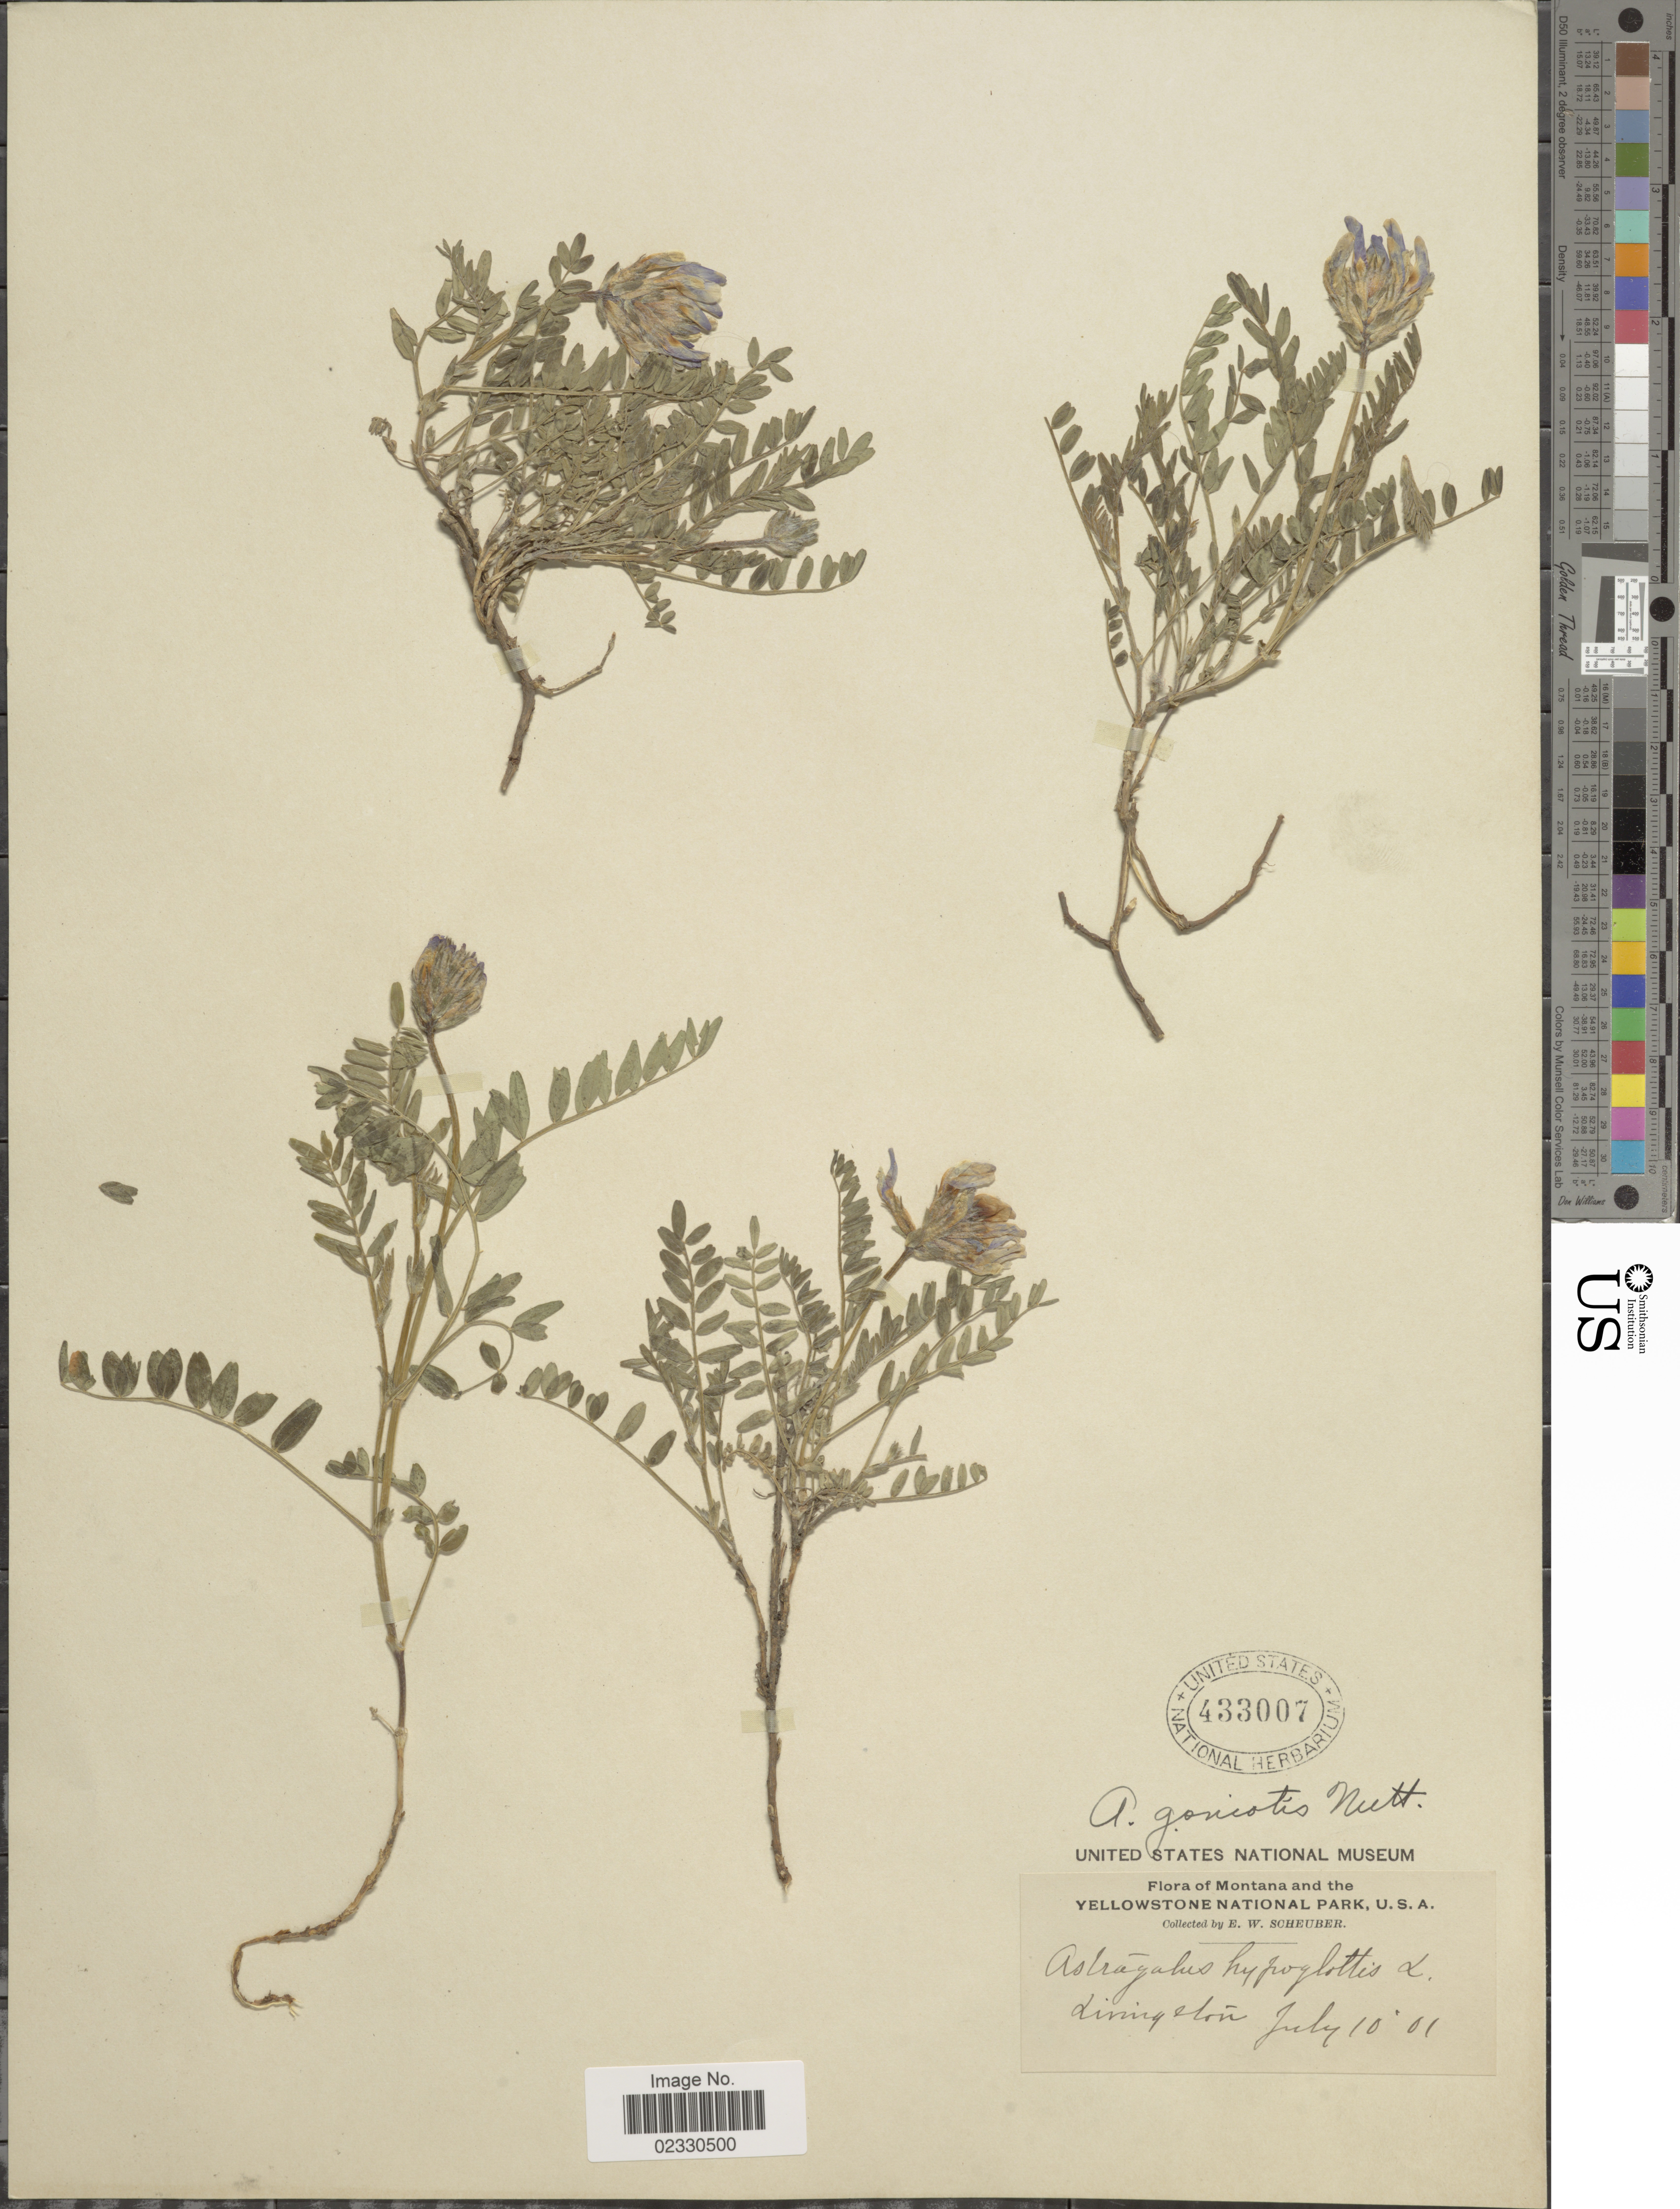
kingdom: Plantae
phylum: Tracheophyta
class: Magnoliopsida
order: Fabales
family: Fabaceae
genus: Astragalus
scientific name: Astragalus dasyglottis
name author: DC.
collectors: E. Scheuber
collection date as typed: Transcribed d/m/y: 10/7/1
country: United States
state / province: Montana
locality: Montana and the Yellowstone National Park, U. S. A., Livingstone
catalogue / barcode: US 433007